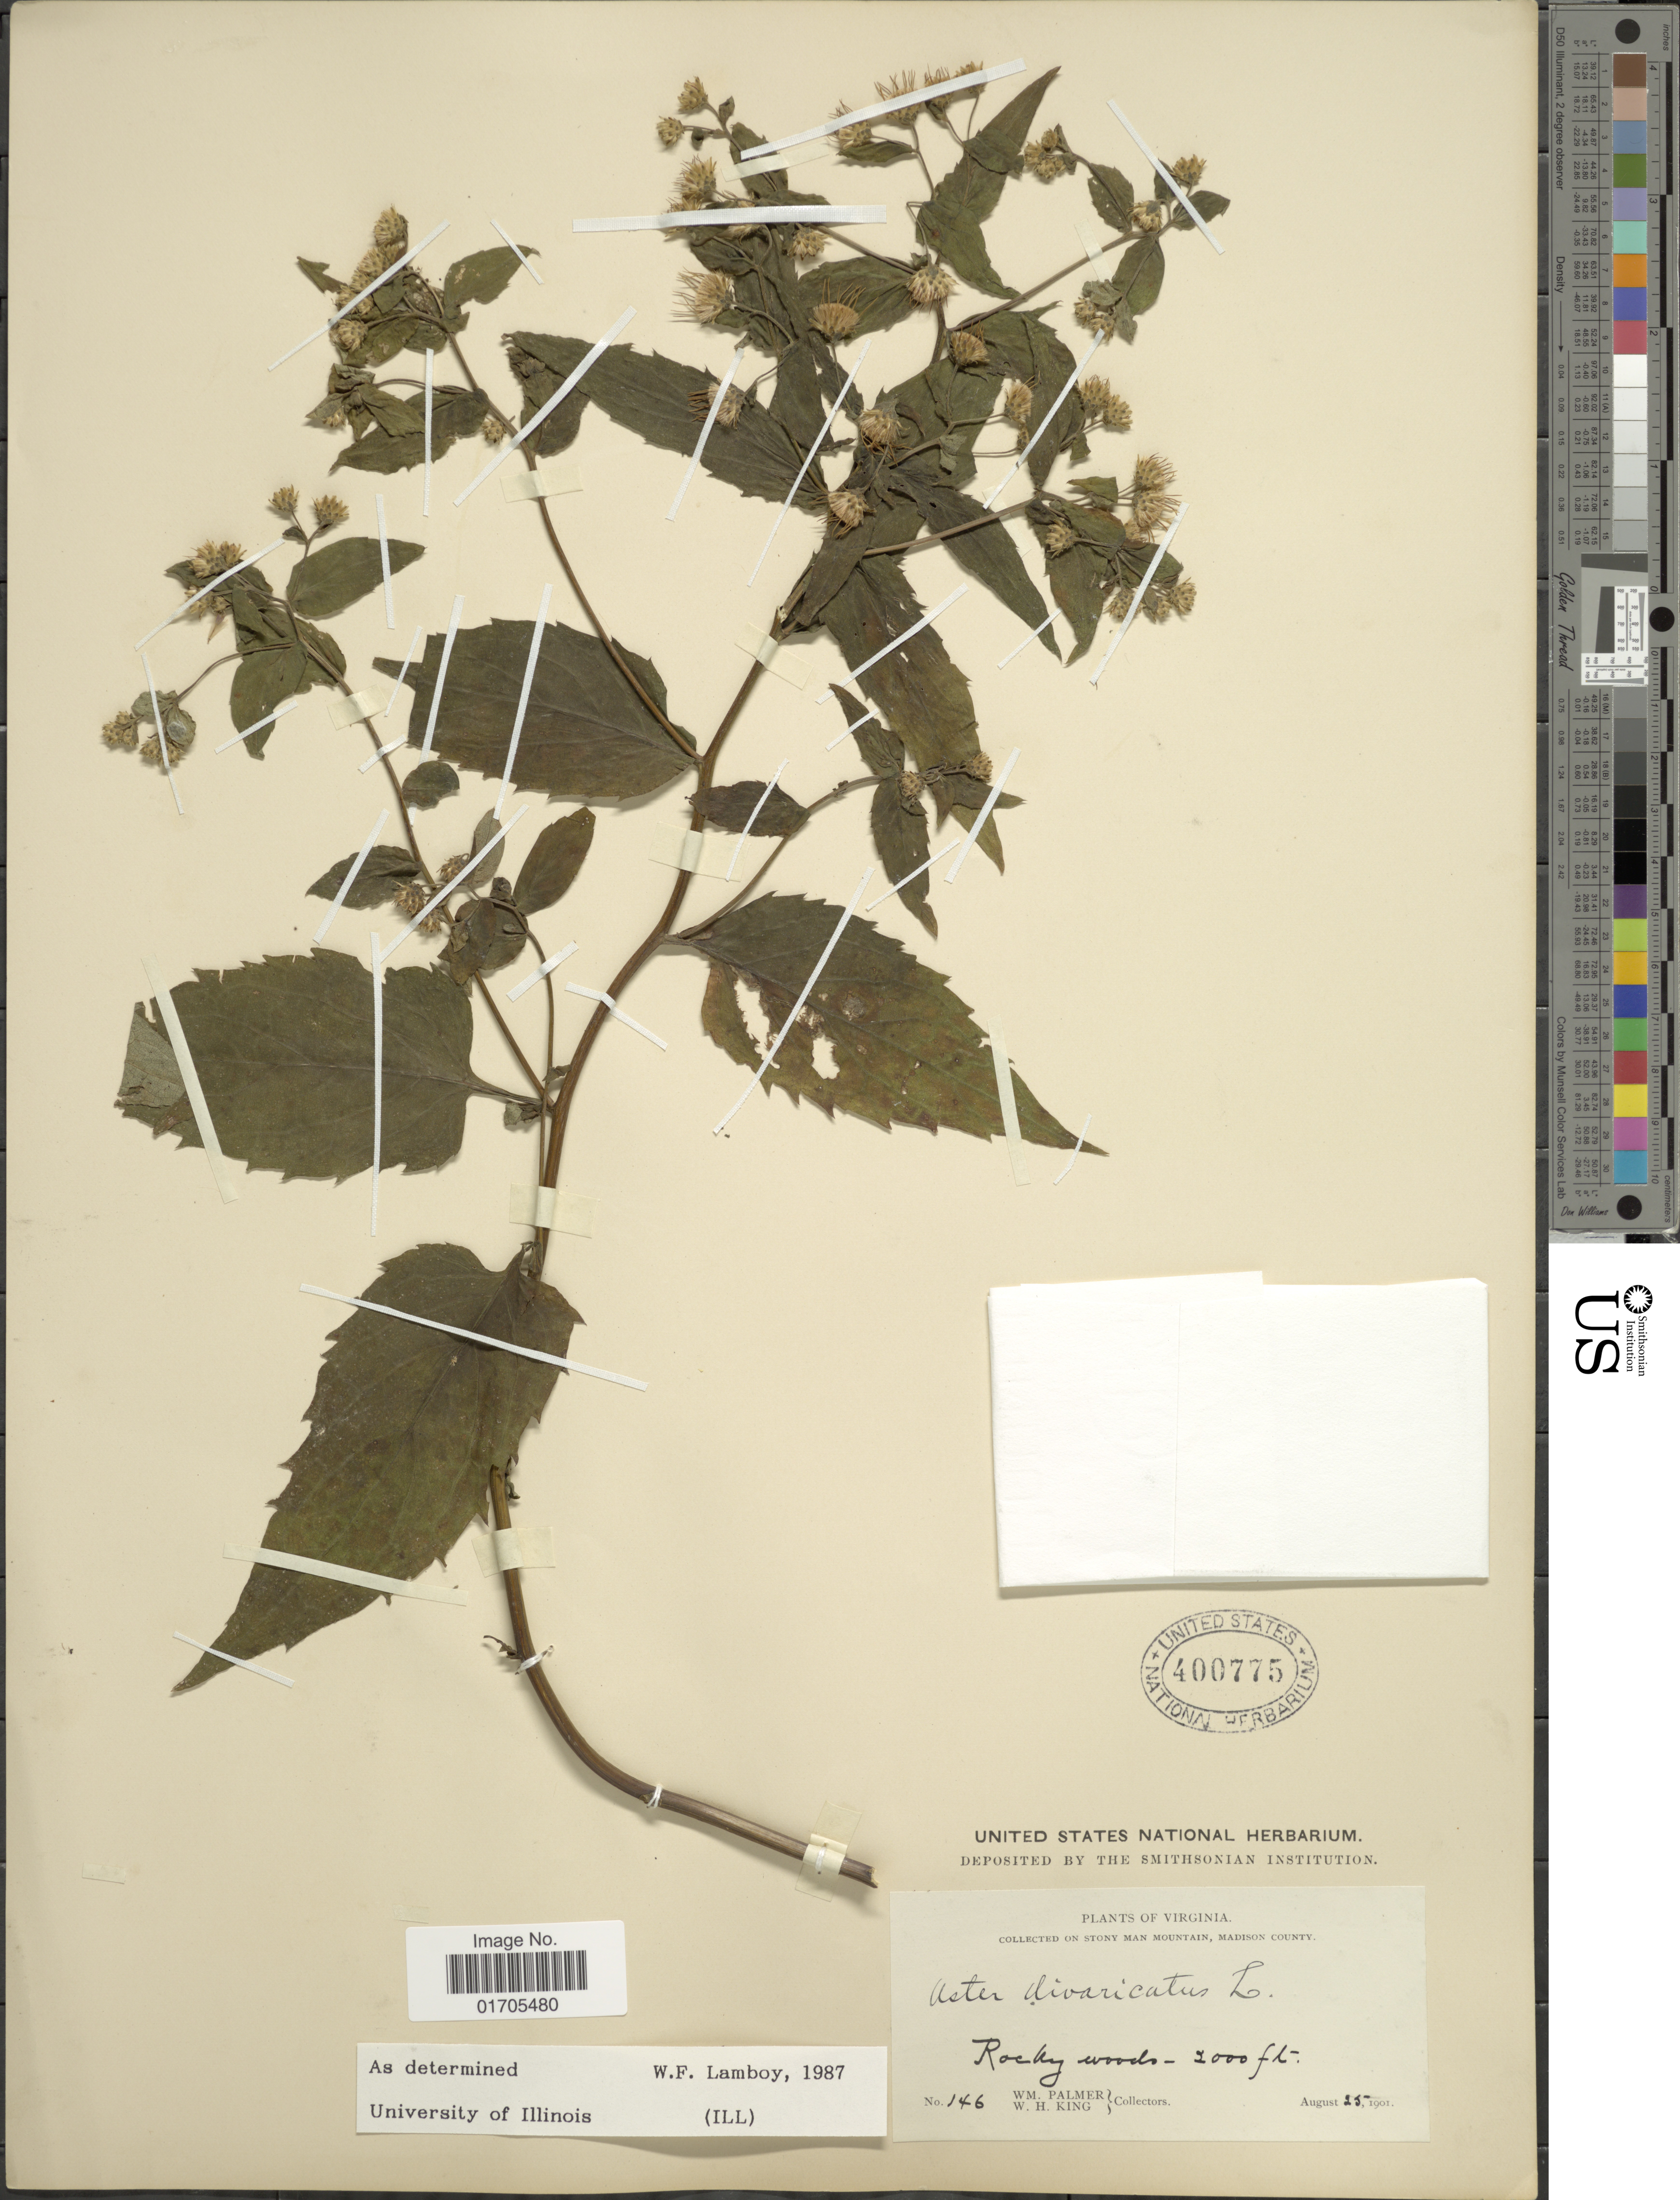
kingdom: Plantae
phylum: Tracheophyta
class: Magnoliopsida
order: Asterales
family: Asteraceae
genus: Eurybia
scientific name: Eurybia divaricata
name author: (L.) G.L. Nesom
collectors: W. Palmer & W. H. King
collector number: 146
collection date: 1901-08-25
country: United States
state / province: Virginia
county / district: Madison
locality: Virginia. Stony Man Mountain, Madison County. Rocky woods.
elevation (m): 610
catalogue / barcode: US 400775